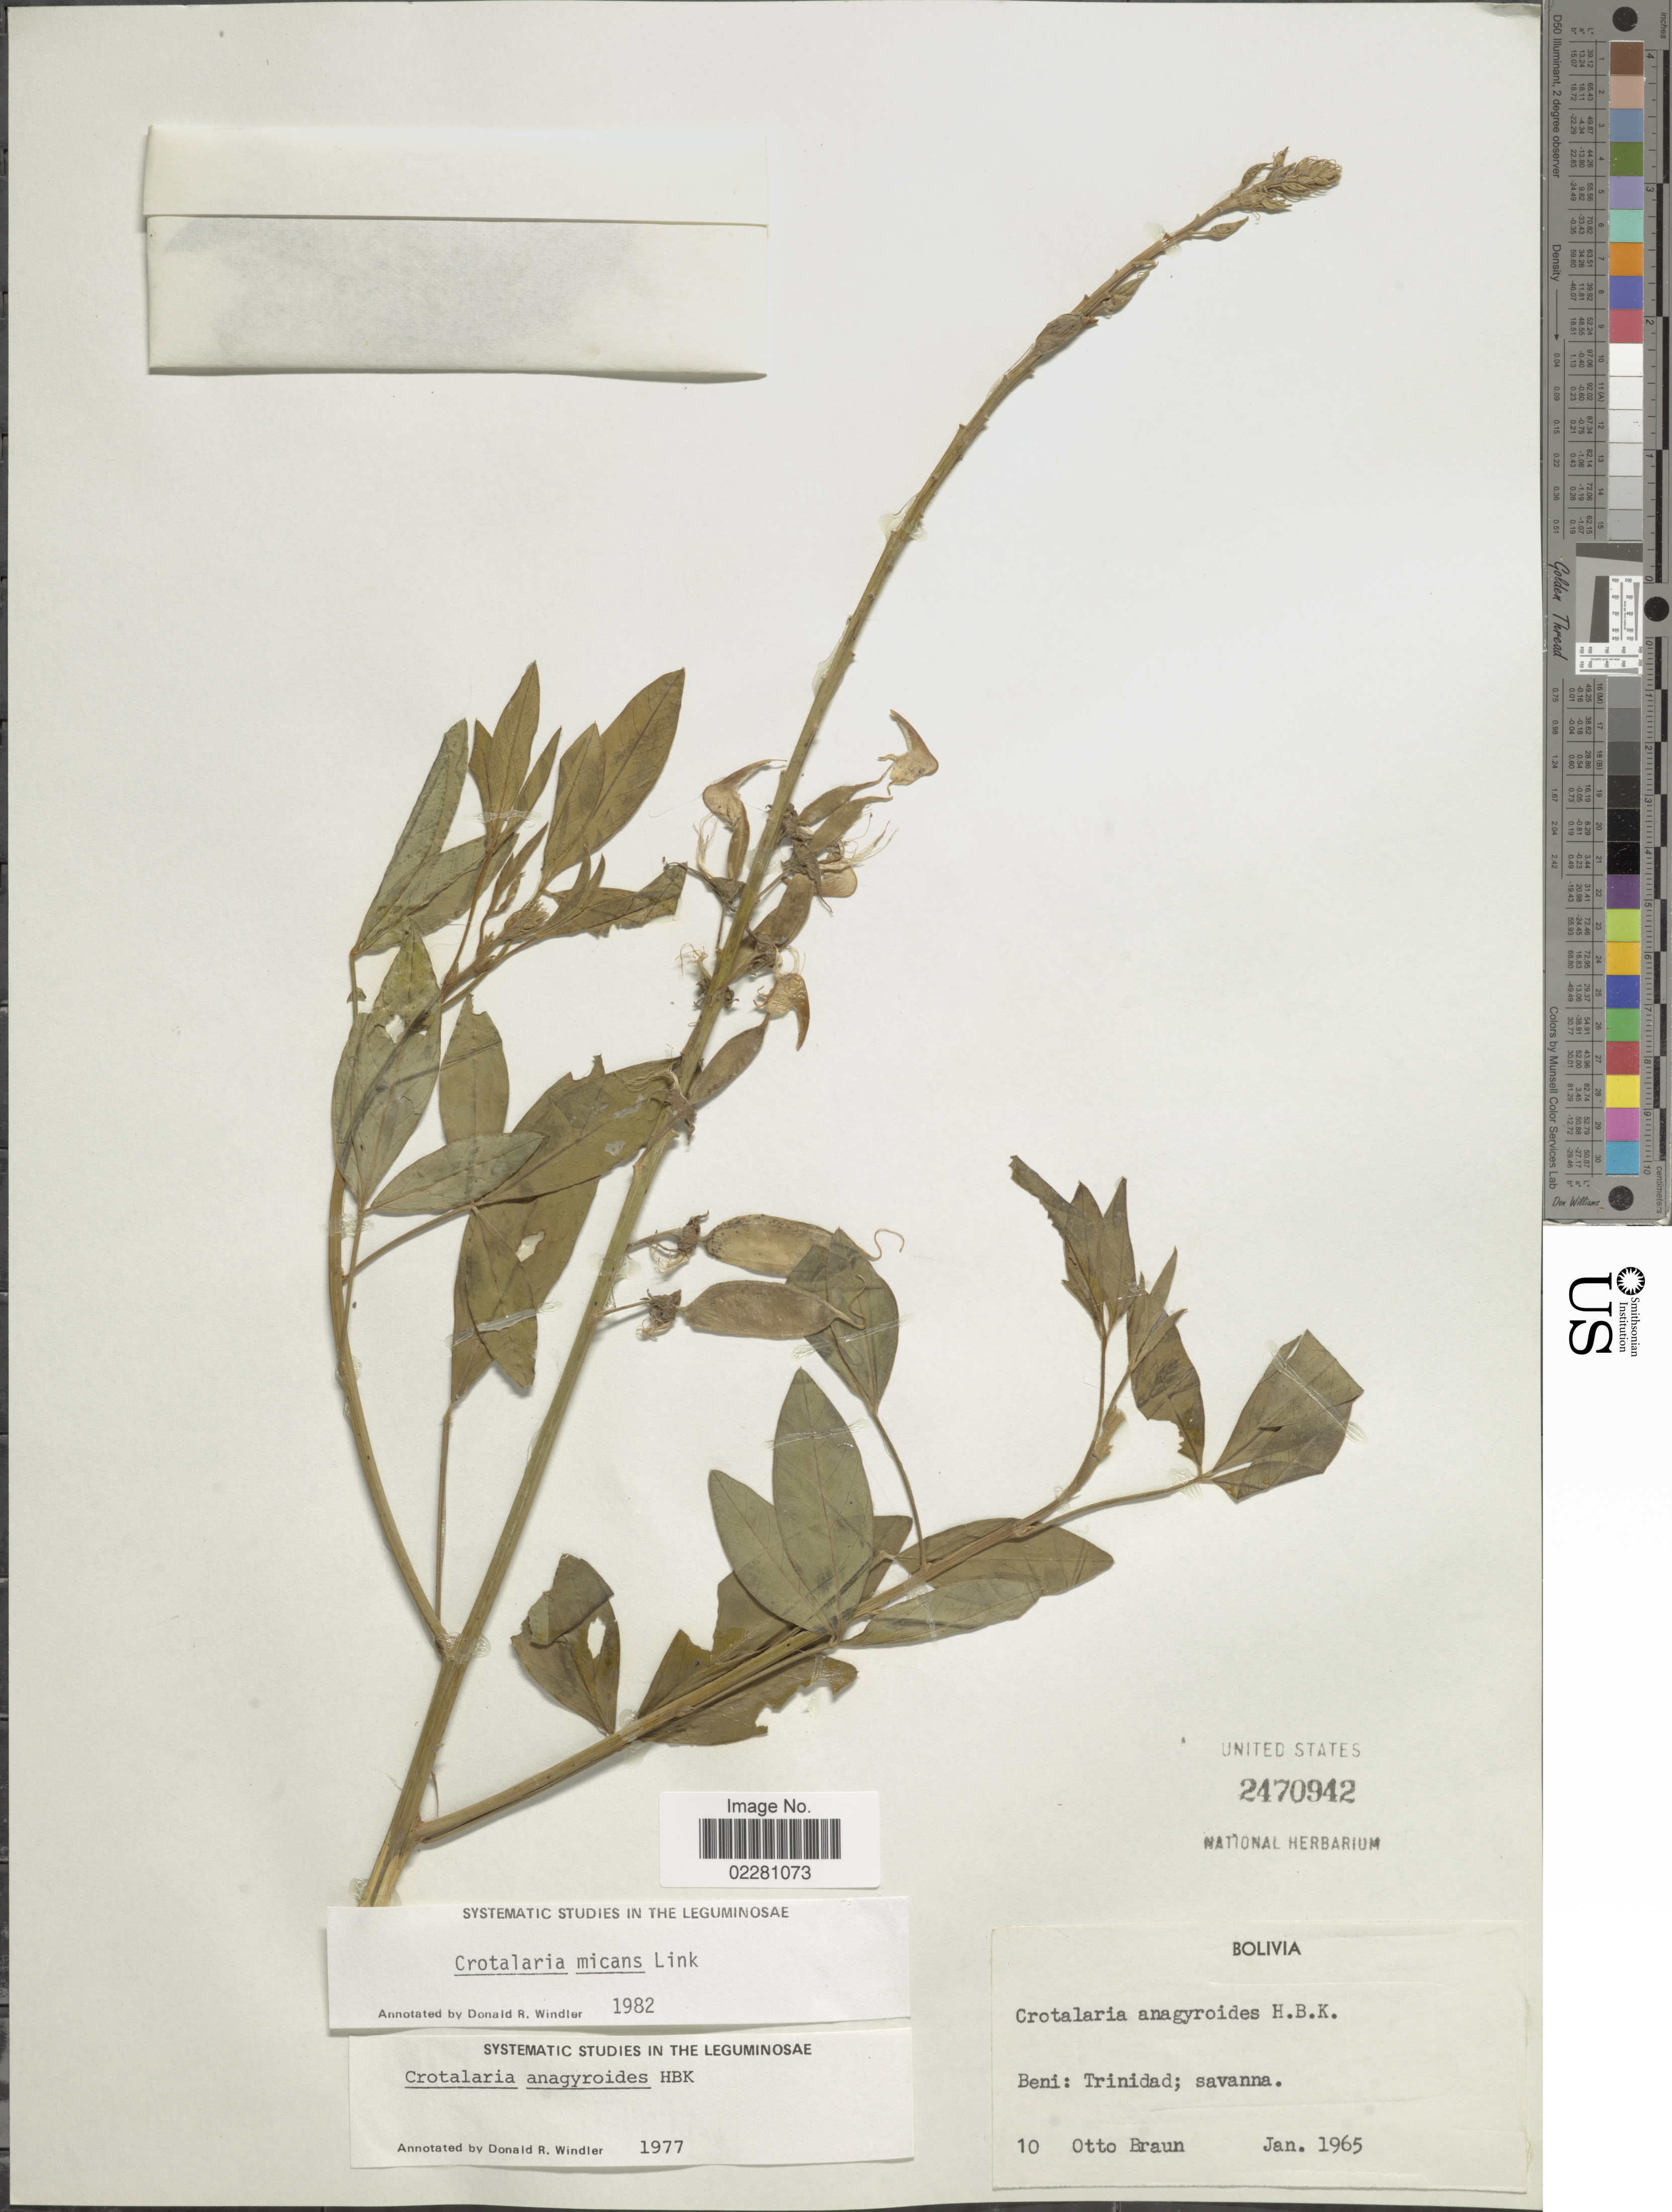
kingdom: Plantae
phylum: Tracheophyta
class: Magnoliopsida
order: Fabales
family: Fabaceae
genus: Crotalaria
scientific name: Crotalaria micans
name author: Link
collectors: O. Braun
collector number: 10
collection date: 1965-01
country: Bolivia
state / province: Beni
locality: Trinidad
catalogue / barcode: US 2470942